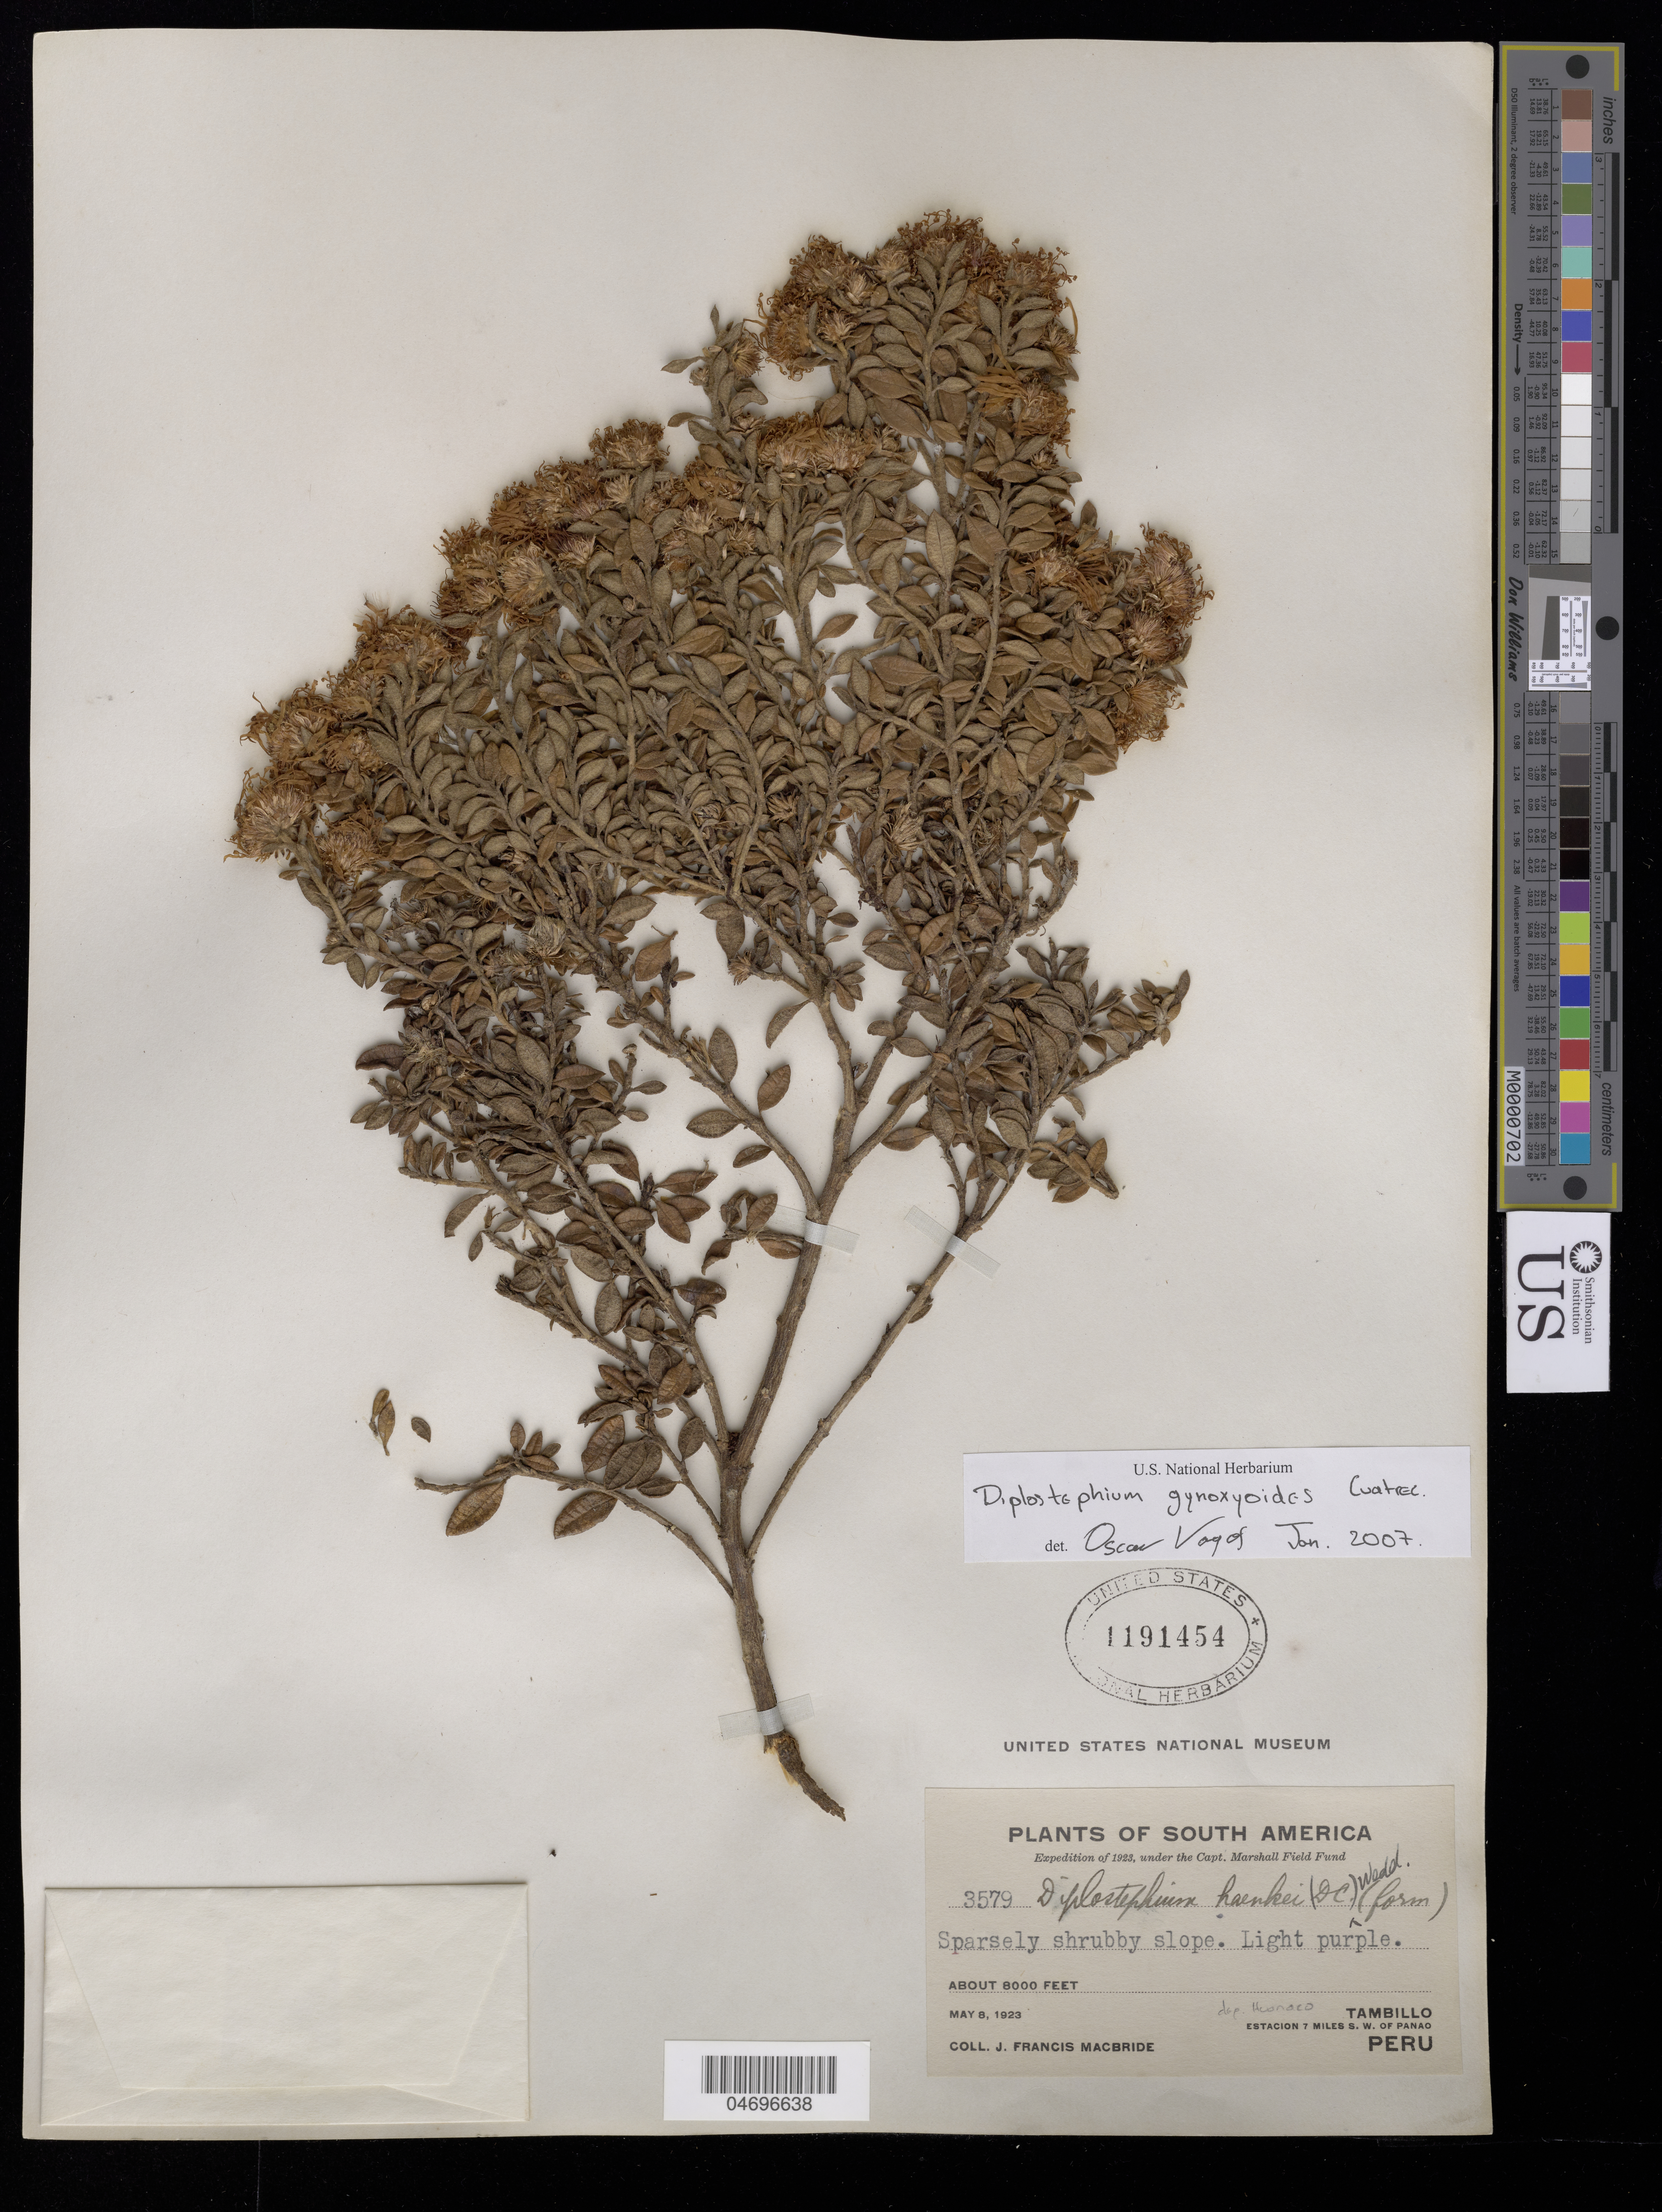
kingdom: Plantae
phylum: Tracheophyta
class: Magnoliopsida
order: Asterales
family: Asteraceae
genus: Diplostephium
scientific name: Diplostephium gynoxyoides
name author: Cuatrec.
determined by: Vargas, Oscar M.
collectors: J. F. Macbride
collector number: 3579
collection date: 1923-05-08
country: Peru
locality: Tambillo. Estacion 7 miles s.w. of Panao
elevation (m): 2438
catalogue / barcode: US 1191454